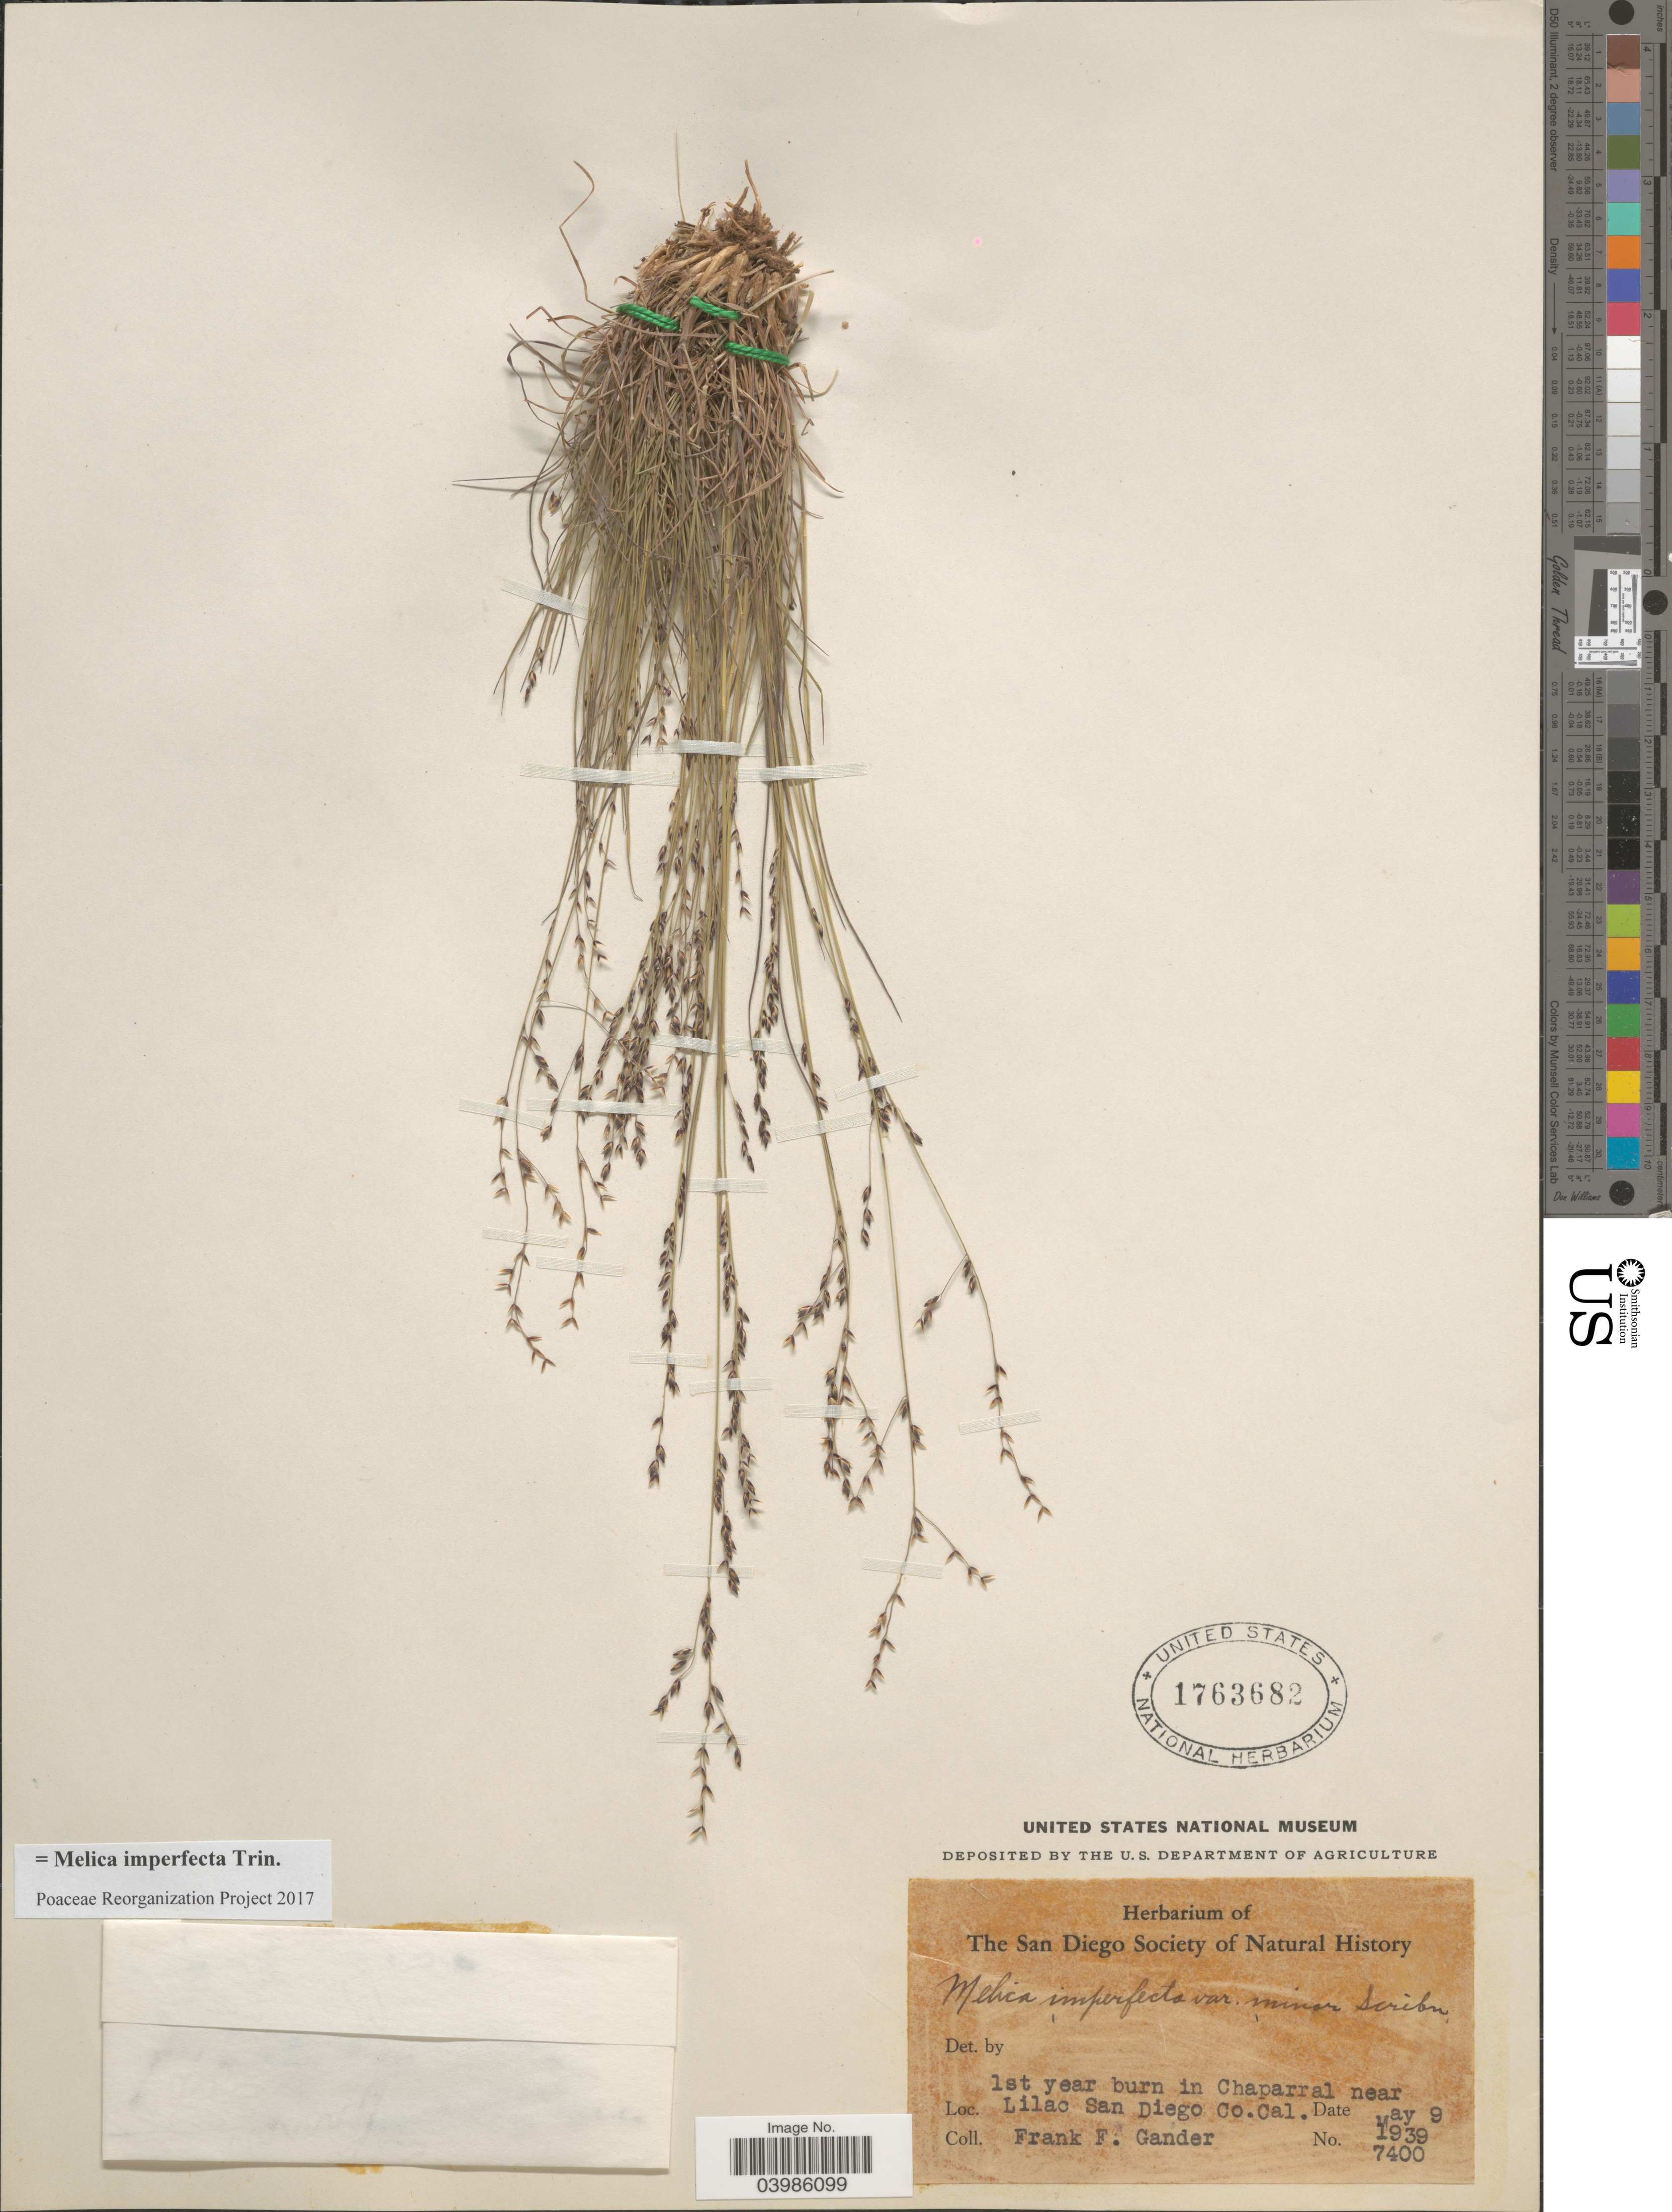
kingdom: Plantae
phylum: Tracheophyta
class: Liliopsida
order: Poales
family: Poaceae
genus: Melica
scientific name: Melica imperfecta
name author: Trin.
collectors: F. Gander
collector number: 7400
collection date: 1939-05-09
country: United States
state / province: California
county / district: San Diego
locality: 1st year burn in Chaparral near Lilac San Diego Co.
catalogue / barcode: US 1763682